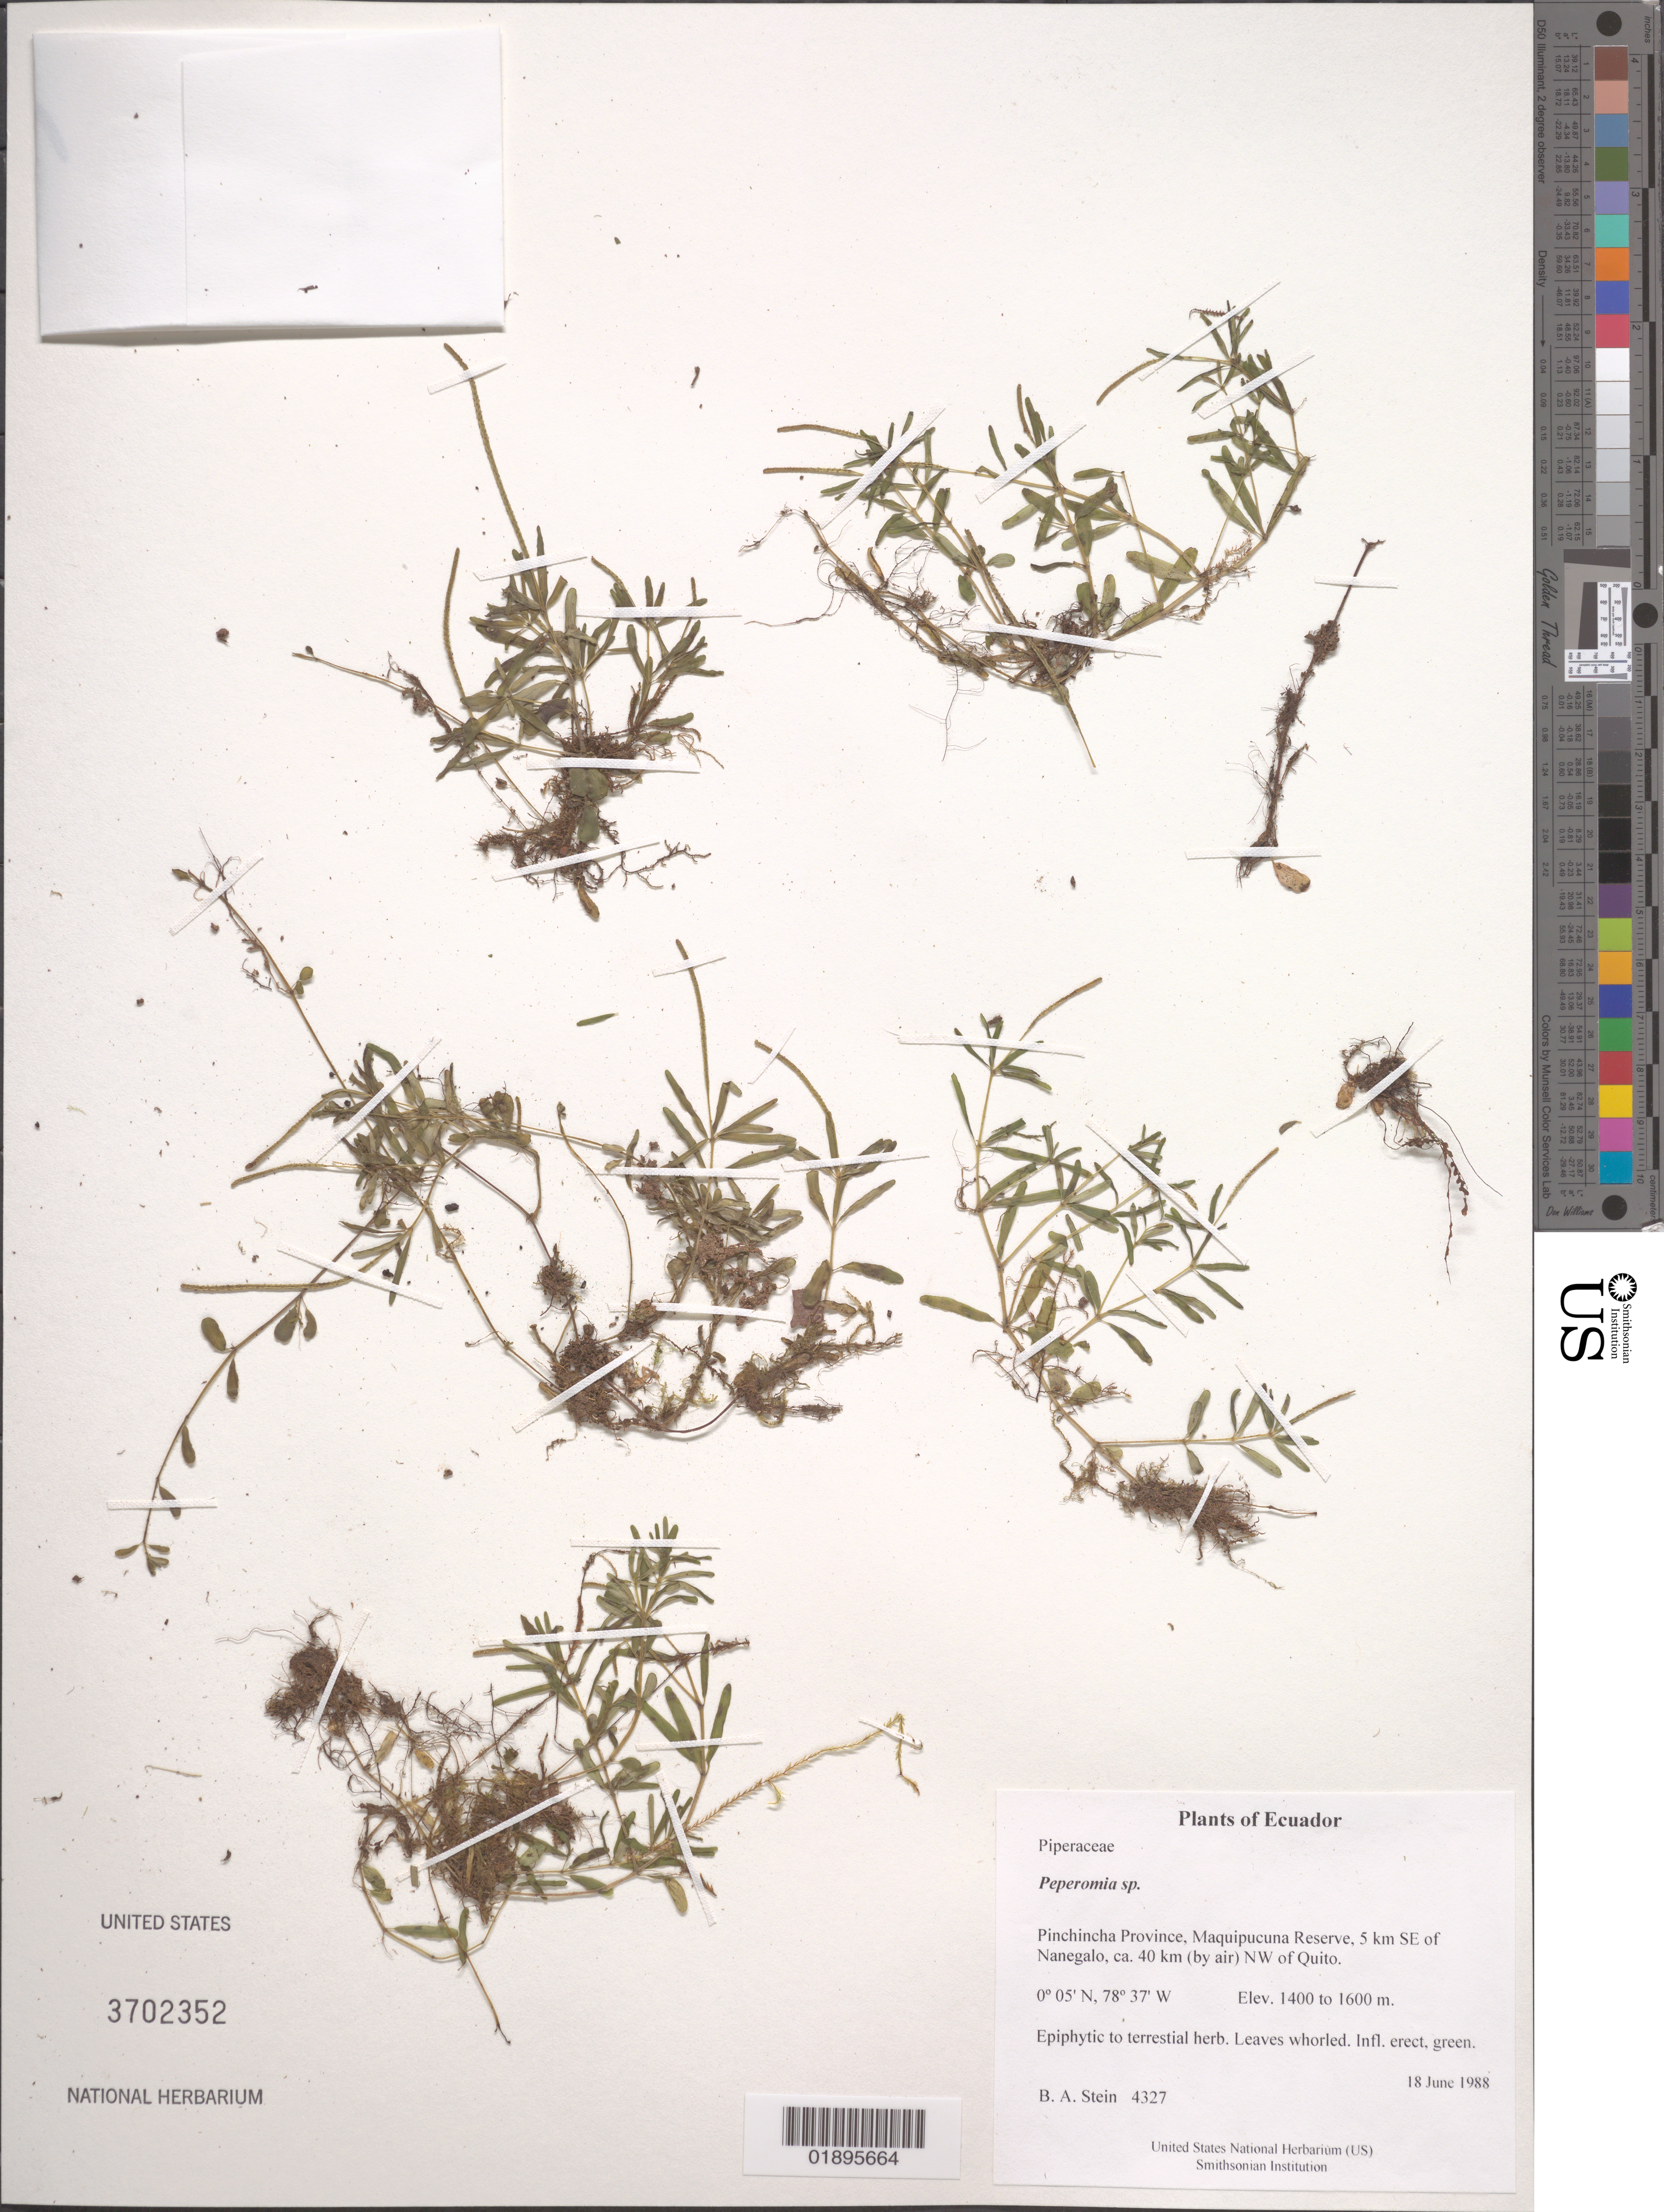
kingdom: Plantae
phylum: Tracheophyta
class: Magnoliopsida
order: Piperales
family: Piperaceae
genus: Peperomia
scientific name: Peperomia swartziana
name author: Miq.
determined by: Jiménez, José Estaban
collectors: B. A. Stein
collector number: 4327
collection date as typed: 18 June 1988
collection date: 1988-06-18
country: Ecuador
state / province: Pichincha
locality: Maquipucuna Reserve, 5 km SE of Nanegalo, ca. 40 km (by air) NW of Quito.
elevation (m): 1400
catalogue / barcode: US 3702352